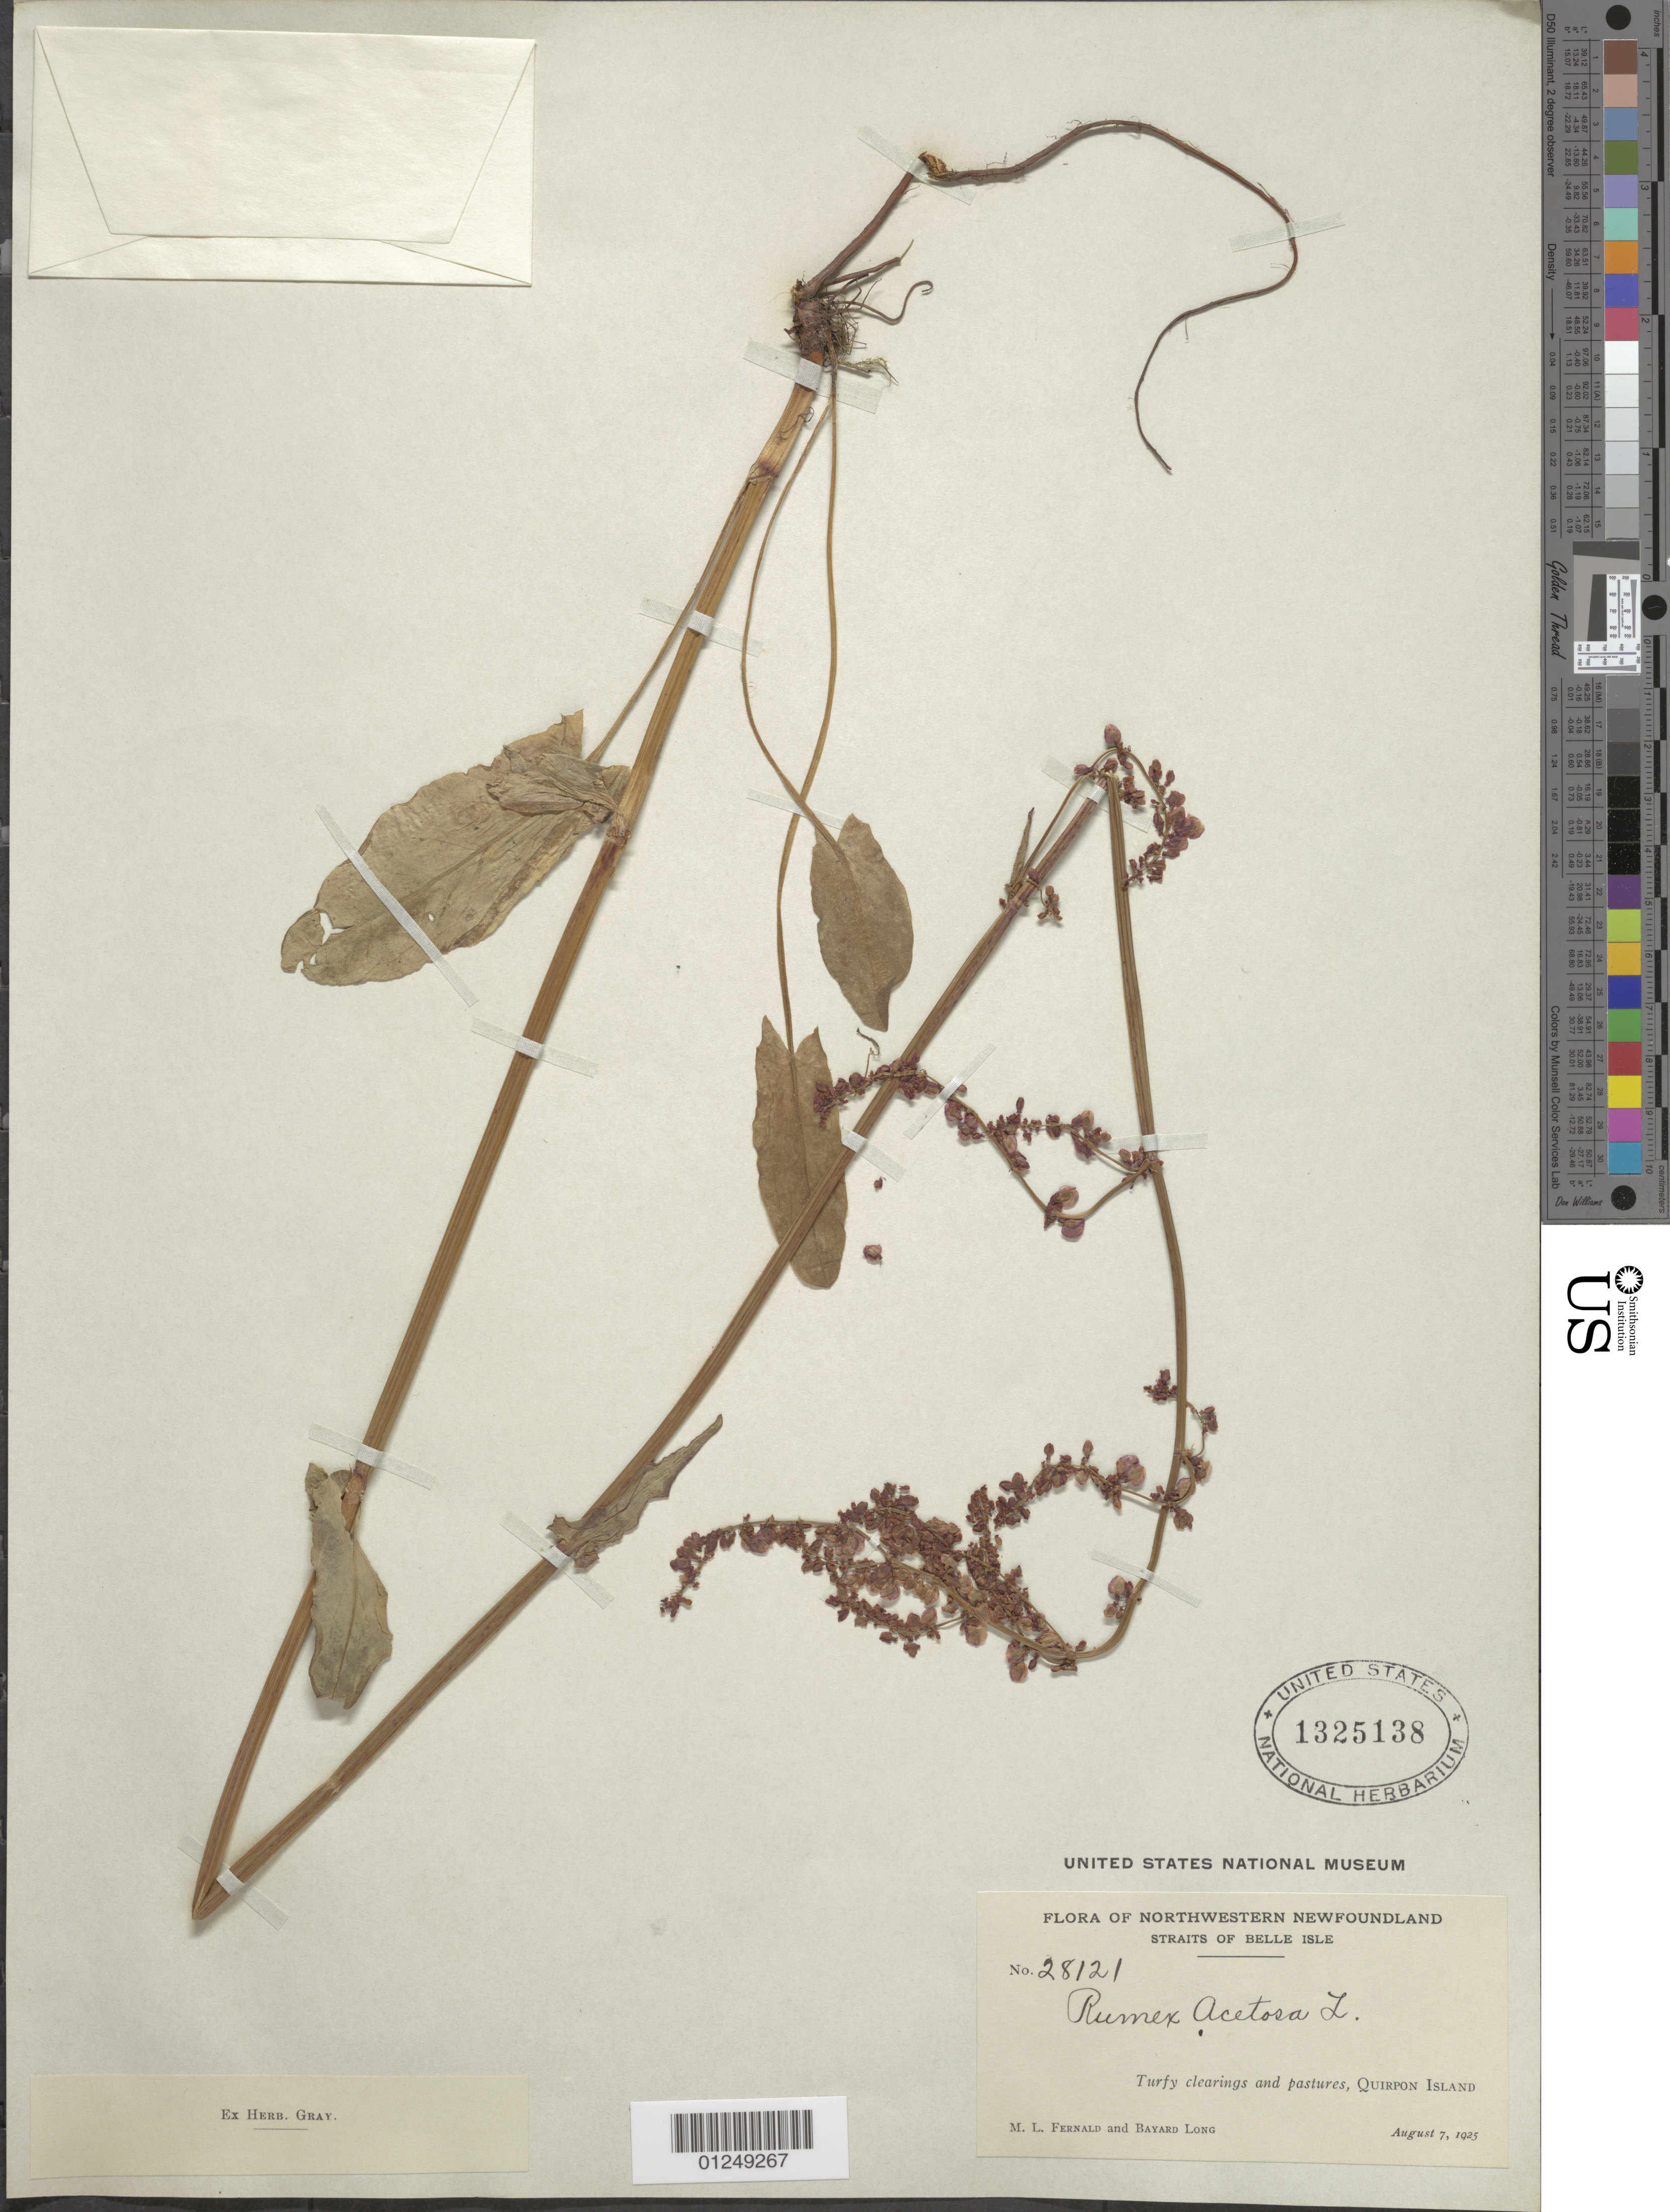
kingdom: Plantae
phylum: Tracheophyta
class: Magnoliopsida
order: Caryophyllales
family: Polygonaceae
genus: Rumex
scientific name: Rumex acetosa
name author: L.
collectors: M. L. Fernald & B. Long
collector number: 28121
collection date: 1925-08-07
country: Canada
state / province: Newfoundland and Labrador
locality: Northwestern Newfoundland. Straits of Belle Isle. Turfy clearings and pastures, Quirpon Island.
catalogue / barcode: US 1335138